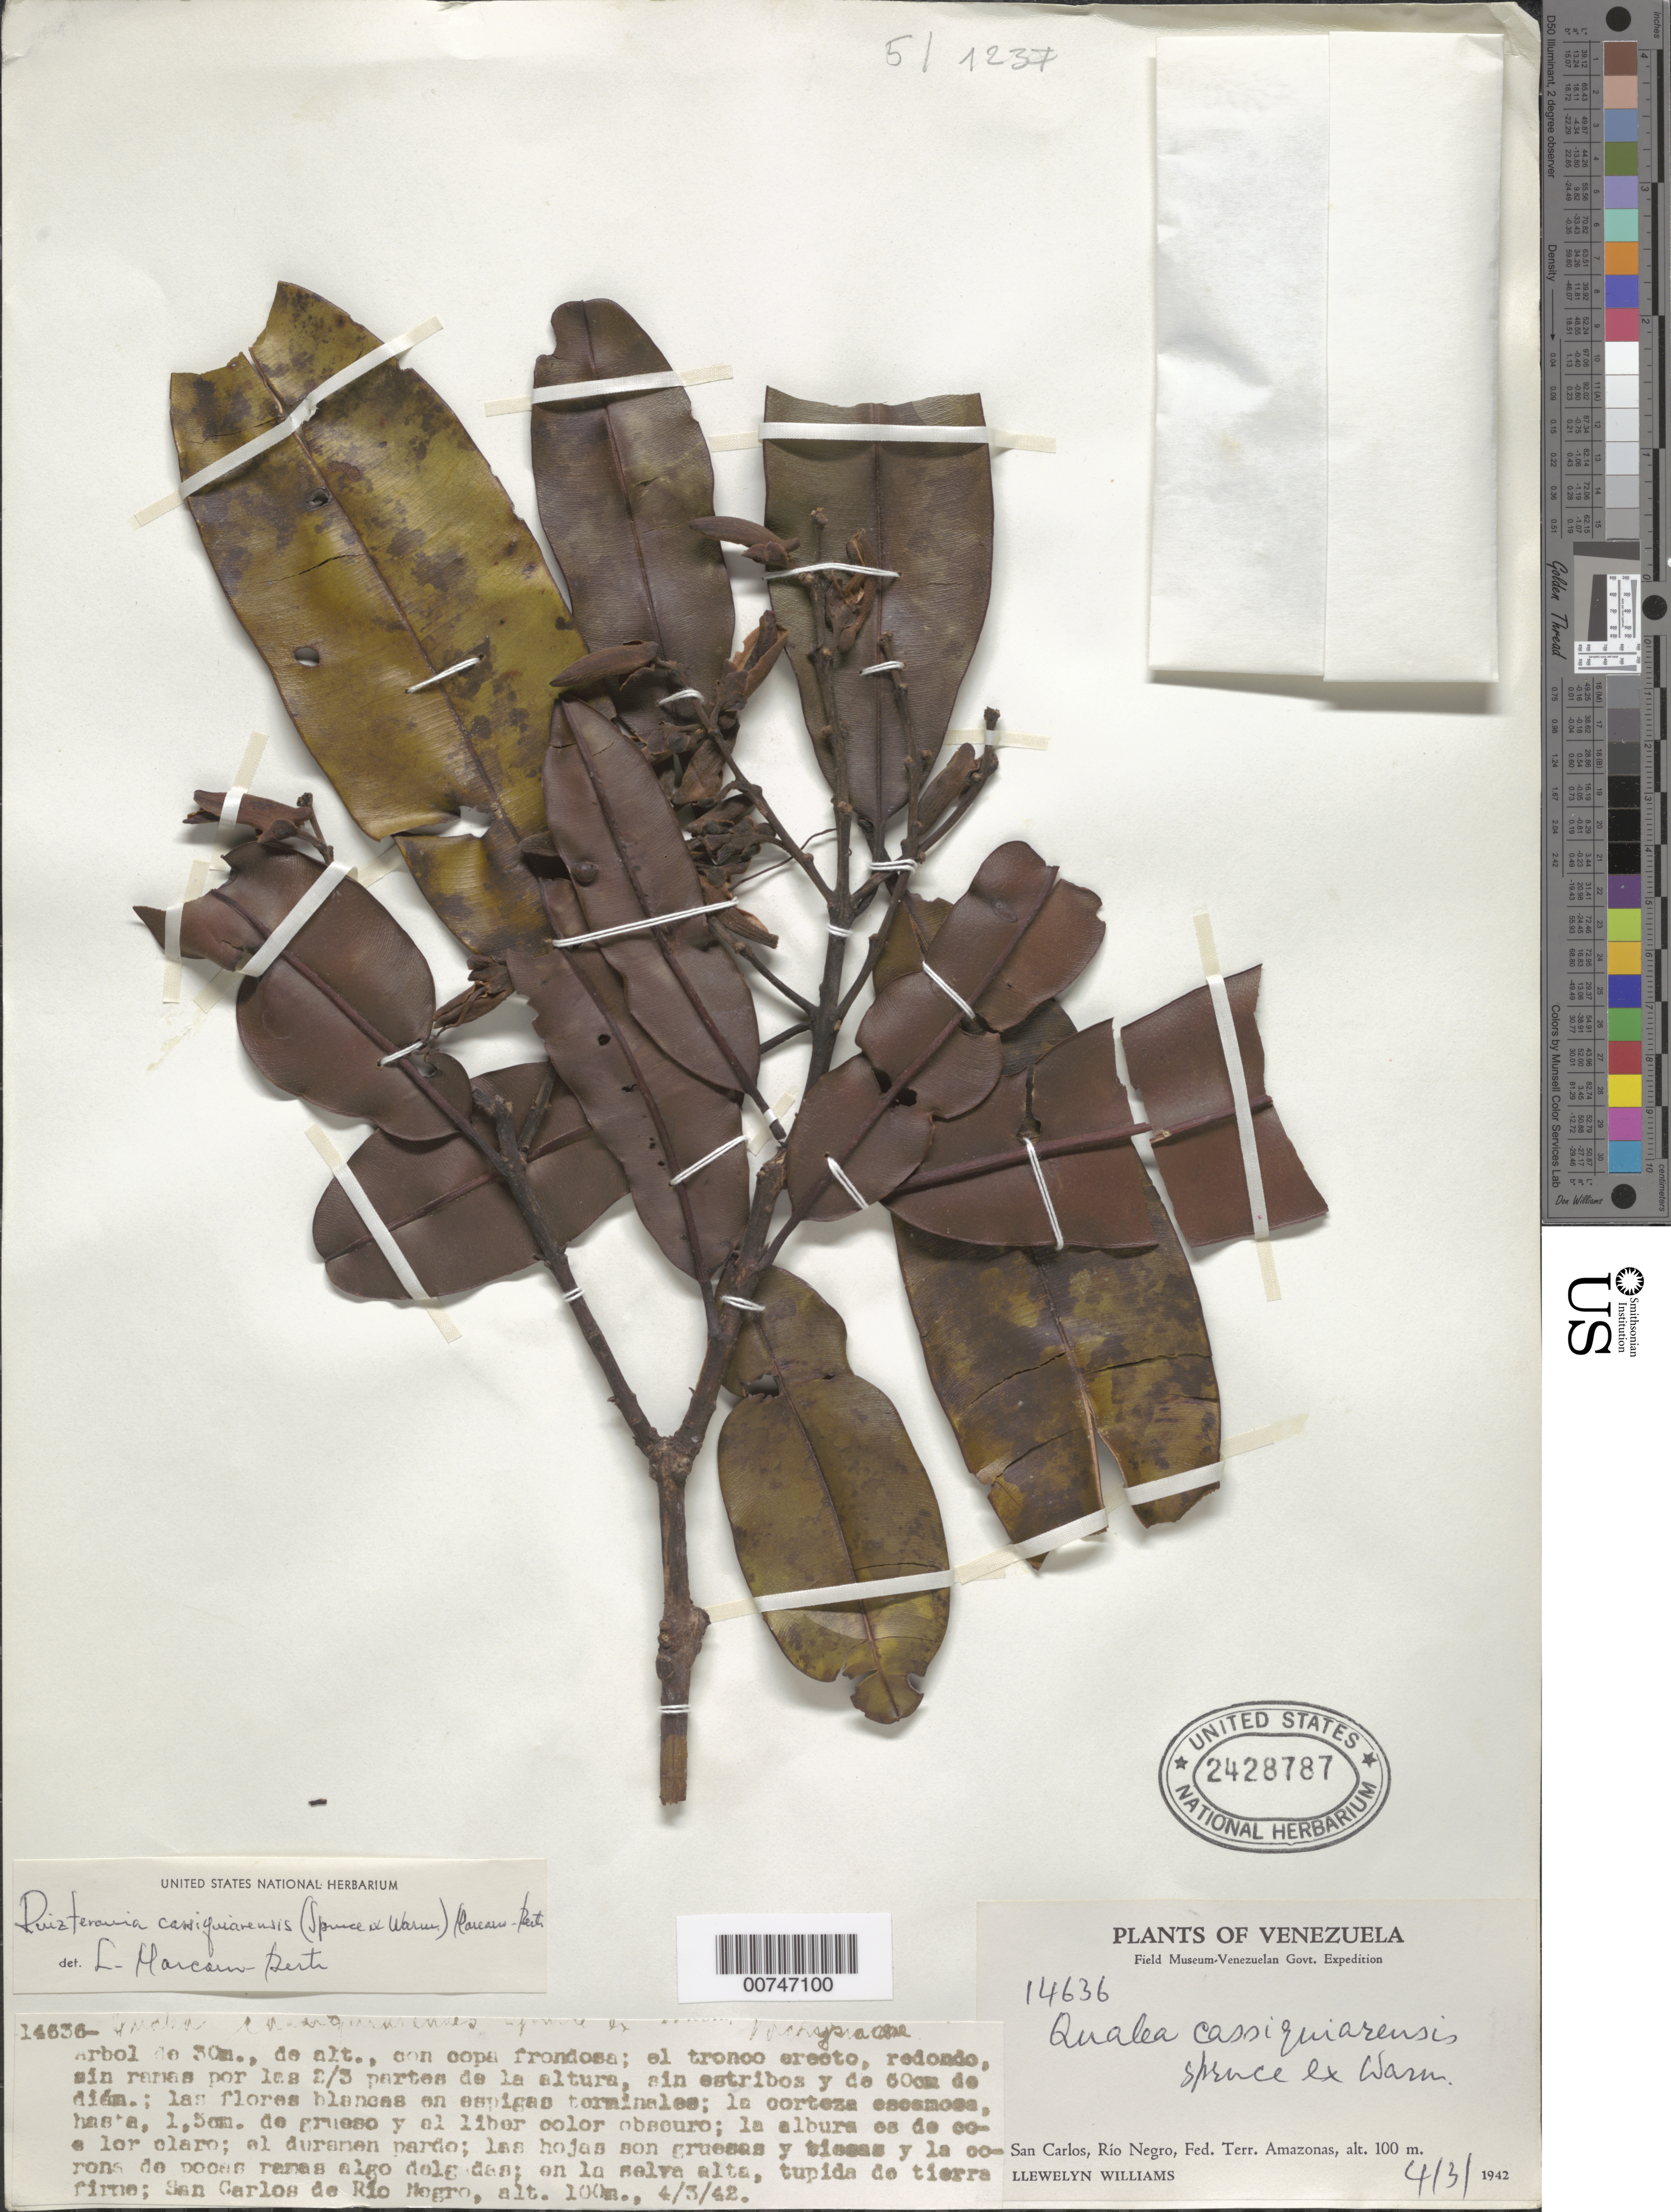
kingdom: Plantae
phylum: Tracheophyta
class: Magnoliopsida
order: Myrtales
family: Vochysiaceae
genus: Ruizterania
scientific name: Ruizterania cassiquiarensis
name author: (Spruce ex Warm.) Marc.-Berti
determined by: Marcano-Berti, L.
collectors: Ll. Williams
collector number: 14636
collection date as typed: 4-Mar-42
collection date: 1942-03-04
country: Venezuela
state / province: Amazonas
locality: San Carlos de Río Negro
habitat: Selva alta, tupida de tierra firme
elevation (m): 100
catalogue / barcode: US 2428787